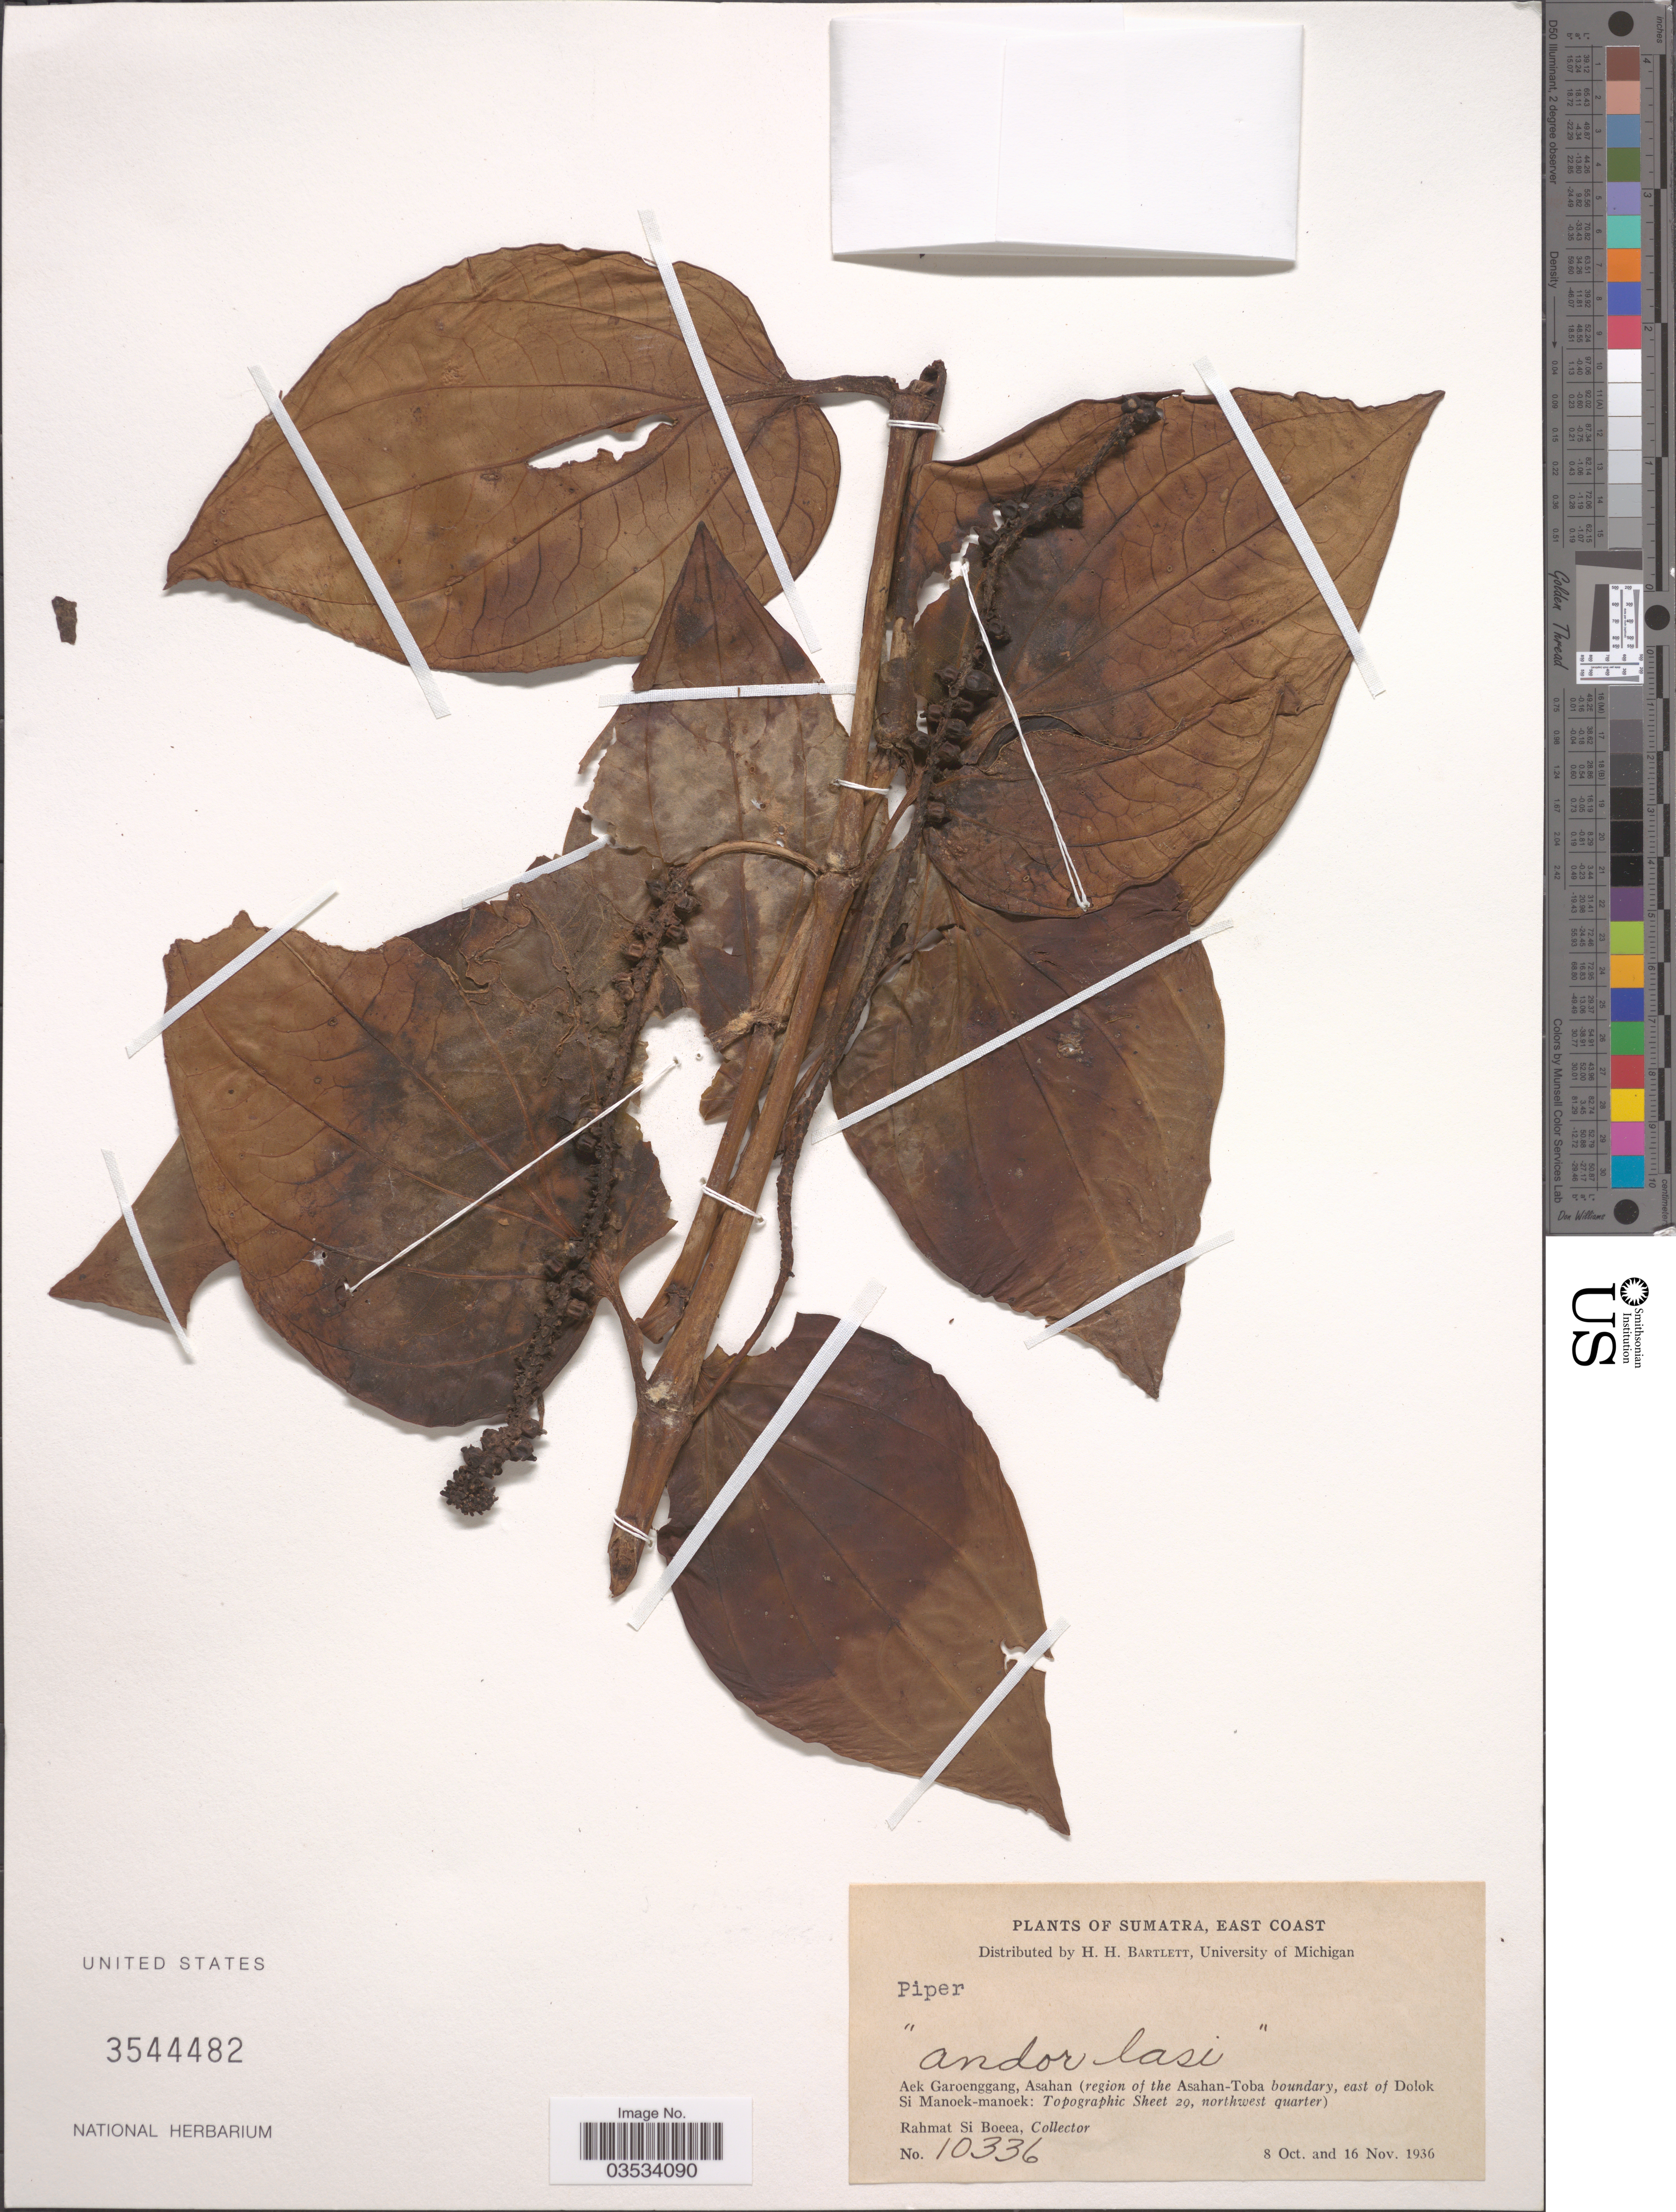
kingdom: Plantae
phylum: Tracheophyta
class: Magnoliopsida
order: Piperales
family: Piperaceae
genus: Piper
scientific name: Piper sp.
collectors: Rahmat Si Boeea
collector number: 10336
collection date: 1936-10-08/1936-11-16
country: Indonesia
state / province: Sumatra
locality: East Coast. Aek Garoenggang, Asahan (region of the Asahan-Toba boundary, east of Dolok Si Manoek-manoek: Topographic Sheet 29, northwest quarter).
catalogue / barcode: US 3544482